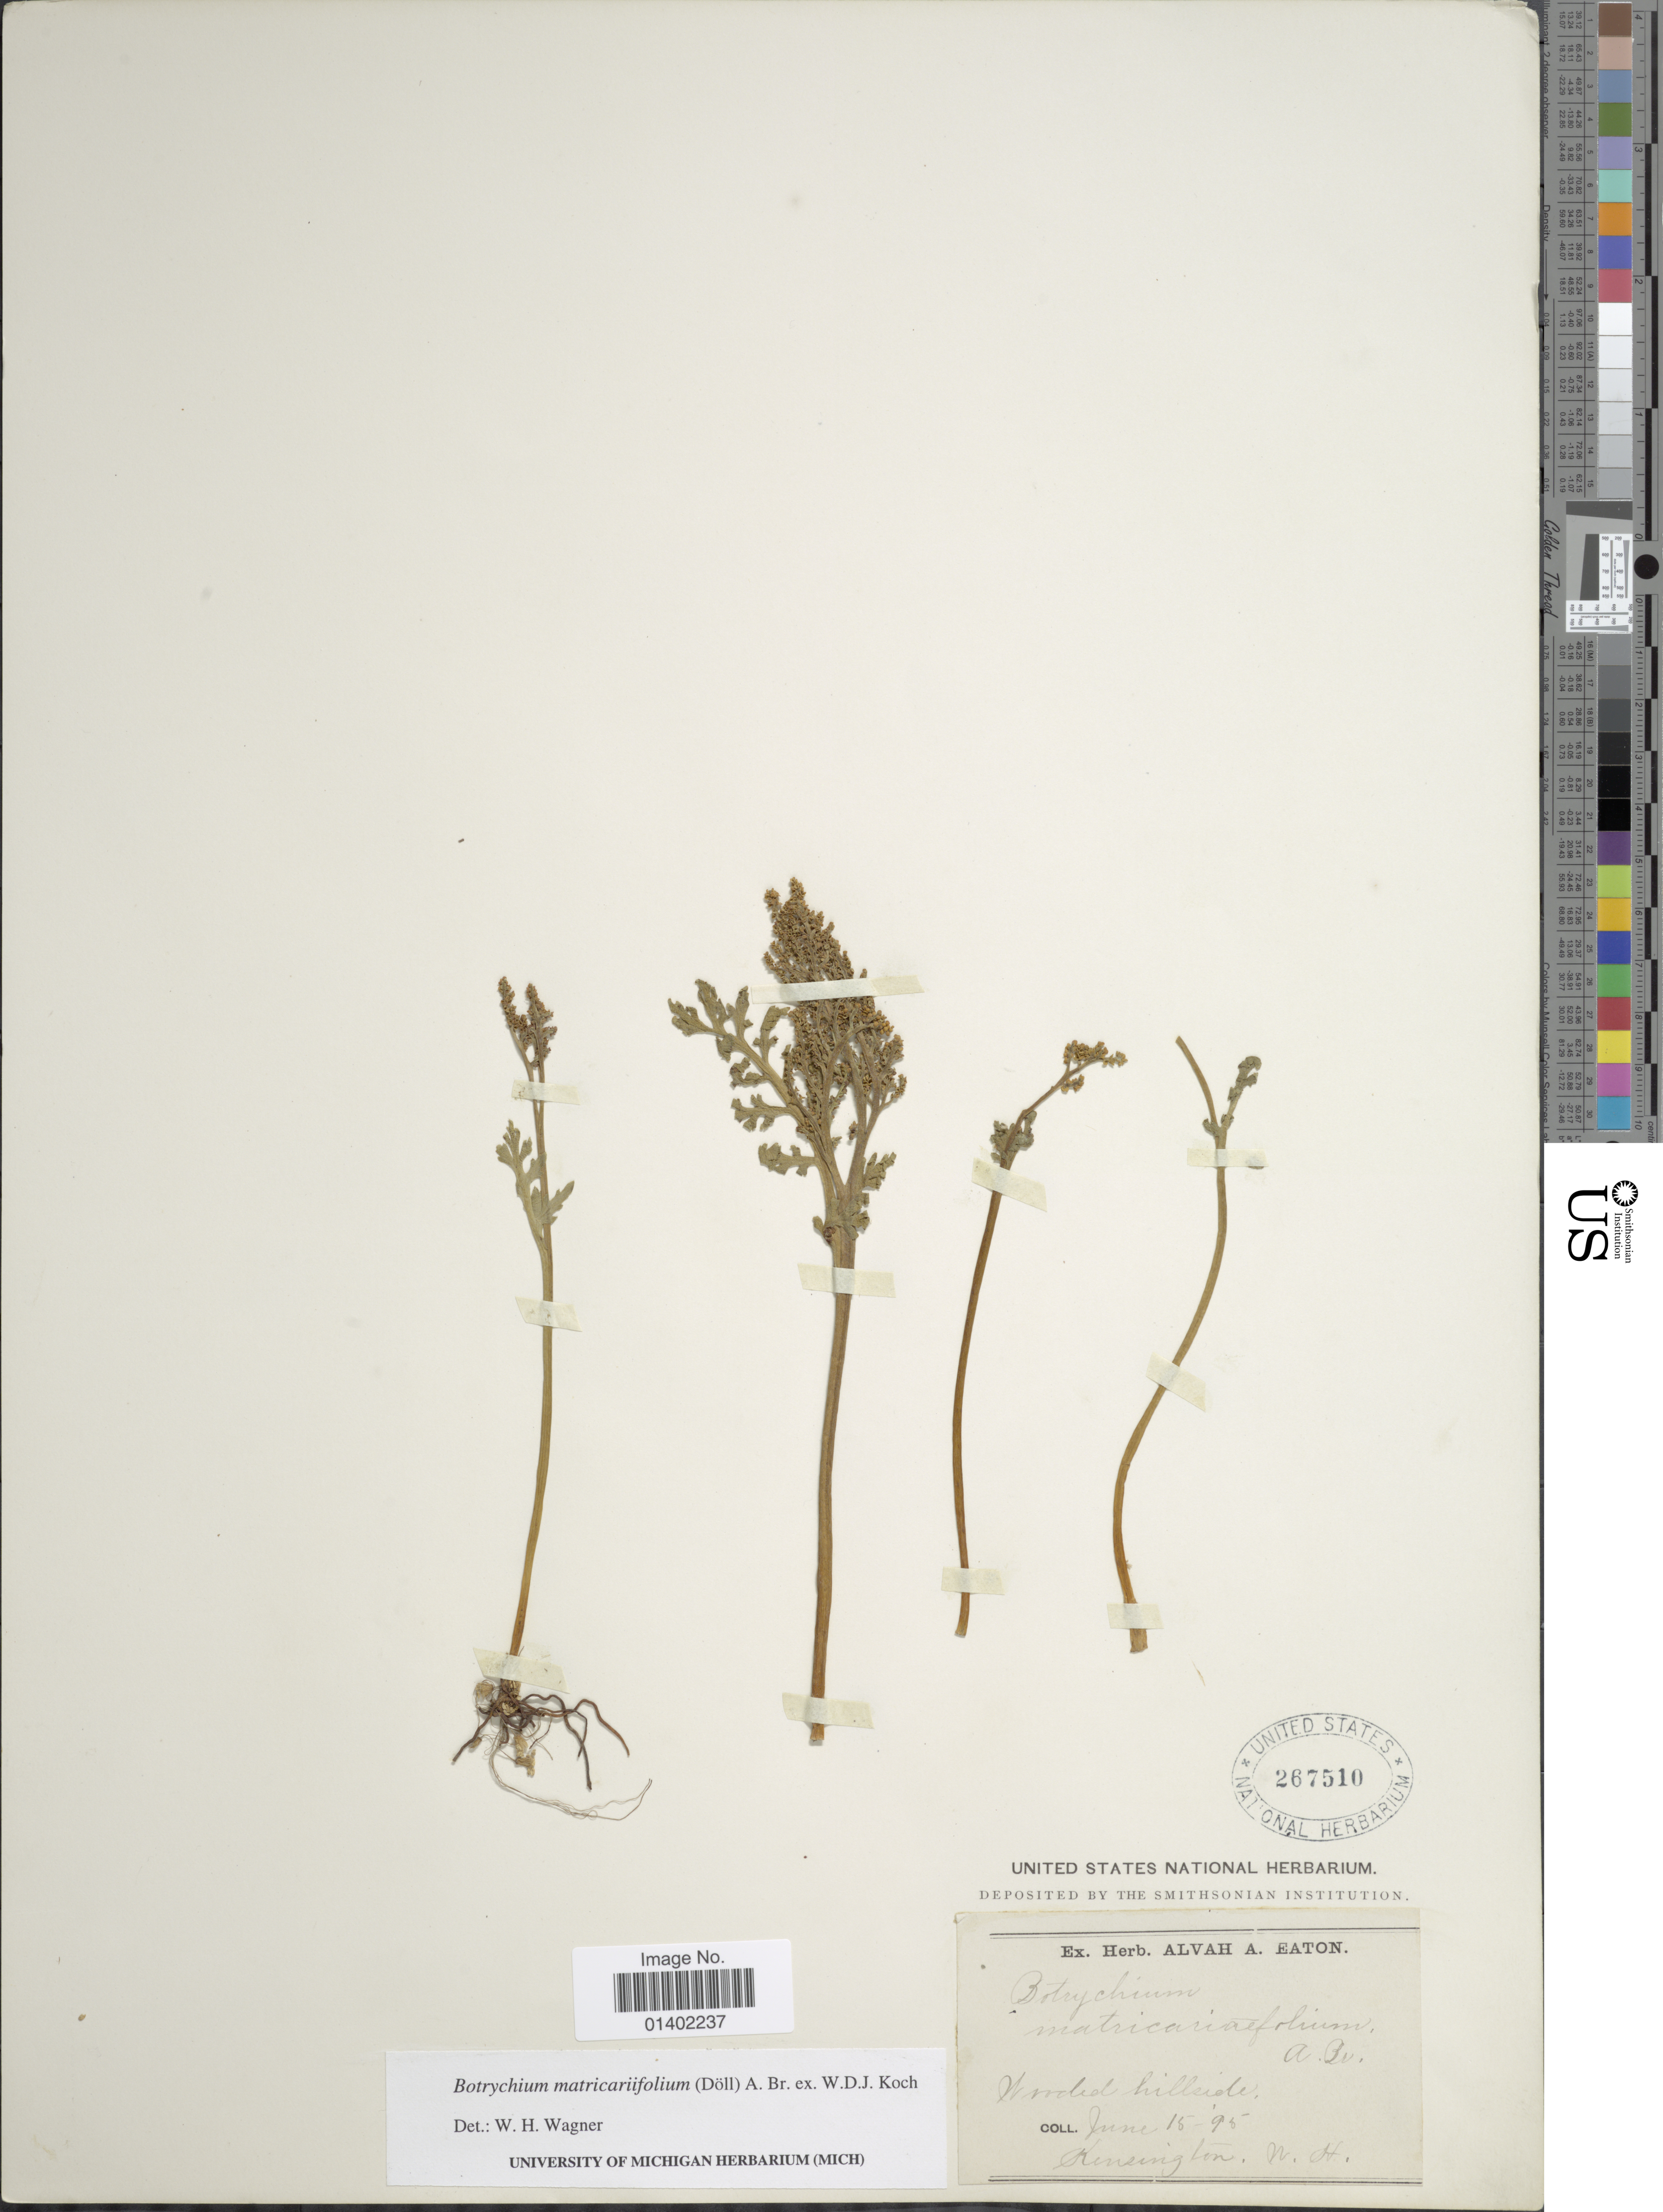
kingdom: Plantae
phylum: Tracheophyta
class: Polypodiopsida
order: Ophioglossales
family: Ophioglossaceae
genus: Botrychium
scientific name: Botrychium matricariifolium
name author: (A. Braun ex Dowell) A. Braun ex Koch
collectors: ex herb. Alvah A. Eaton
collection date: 1995-06-15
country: United States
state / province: New Hampshire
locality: Wooded Hillside, Kensington N.H.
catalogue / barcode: US 267510